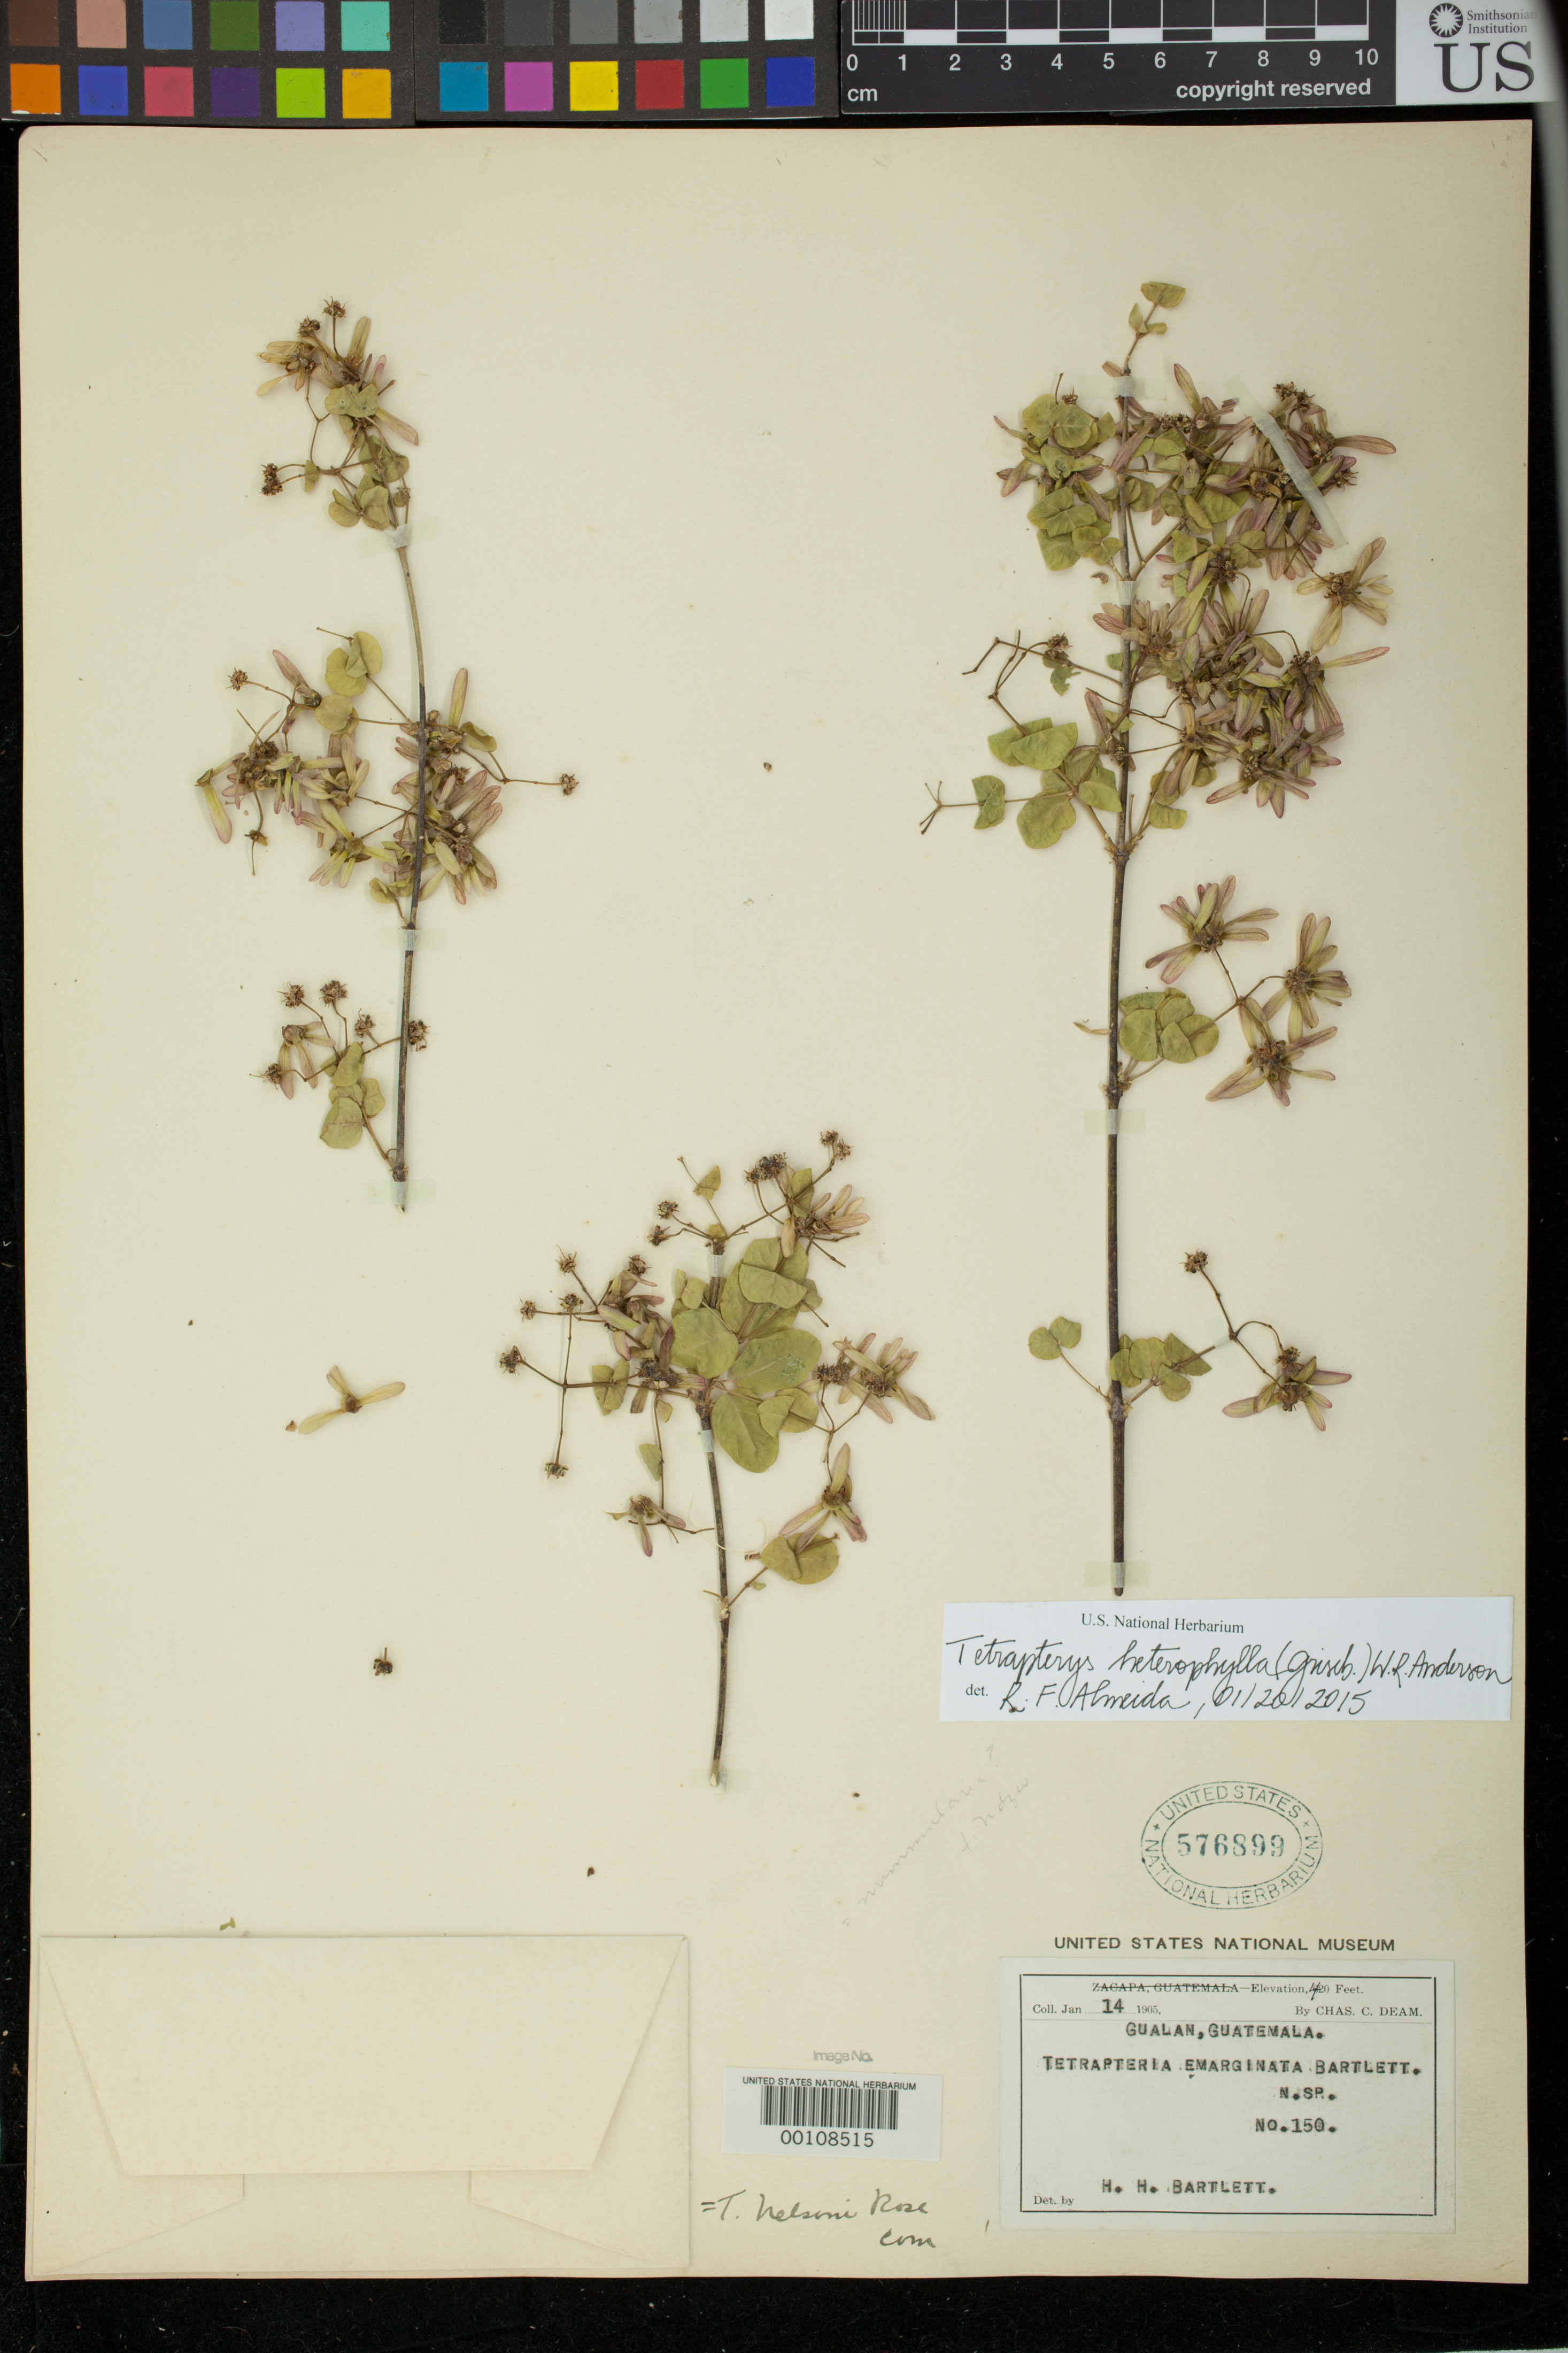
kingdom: Plantae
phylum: Tracheophyta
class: Magnoliopsida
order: Malpighiales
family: Malpighiaceae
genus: Tetrapterys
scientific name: Tetrapterys emarginata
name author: Bartlett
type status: Isotype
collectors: C. C. Deam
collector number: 150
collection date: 1905-01-14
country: Guatemala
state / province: Zacapa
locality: Gualan.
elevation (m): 128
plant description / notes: Protologue (mis?) cites collection date as 19 Jan. 1905 (14 Jan. 1905 on specimen label). Specimens of Deam 150 at other herbaria are dated 14 Jan. but specimen at GH (presumably the holotype) is labeled 19 Jan. 1905.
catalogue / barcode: US 576899